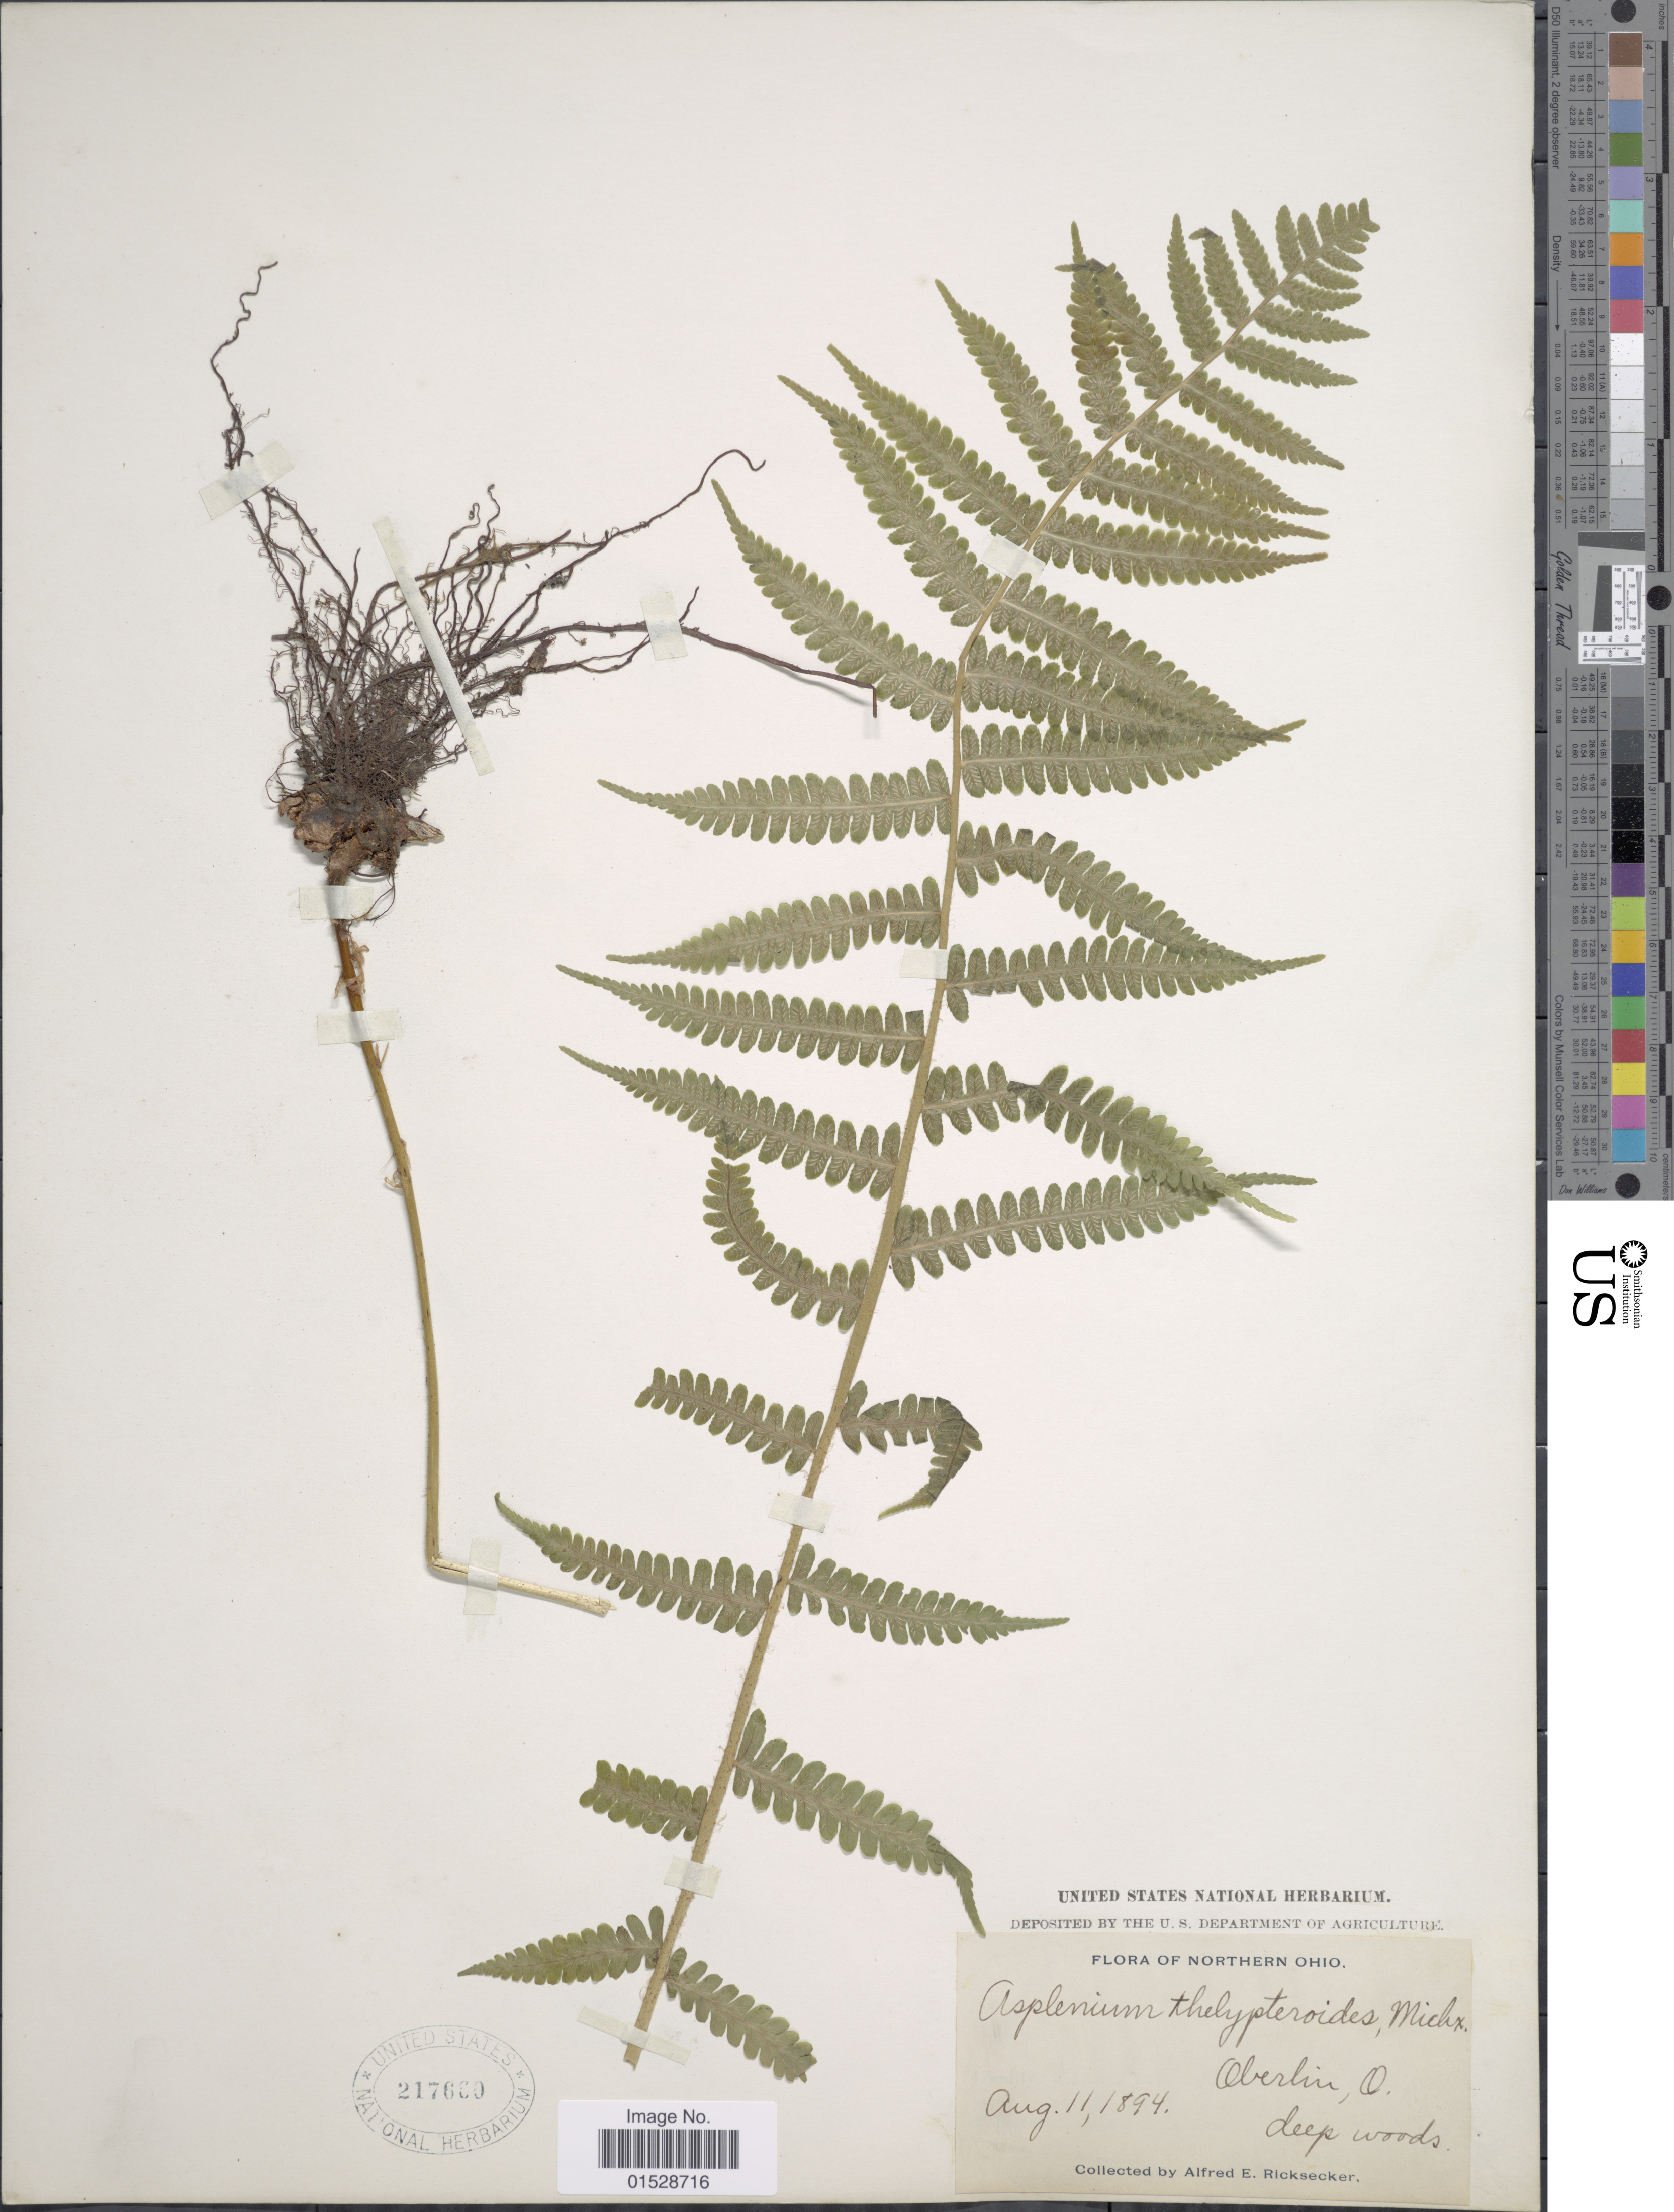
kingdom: Plantae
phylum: Tracheophyta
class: Polypodiopsida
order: Polypodiales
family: Athyriaceae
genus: Deparia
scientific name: Deparia acrostichoides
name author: (Sw.) M. Kato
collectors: A. E. Ricksecker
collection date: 1894-08-11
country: United States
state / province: Ohio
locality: Northern Ohio, Oberlin, O.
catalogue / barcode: US 217660